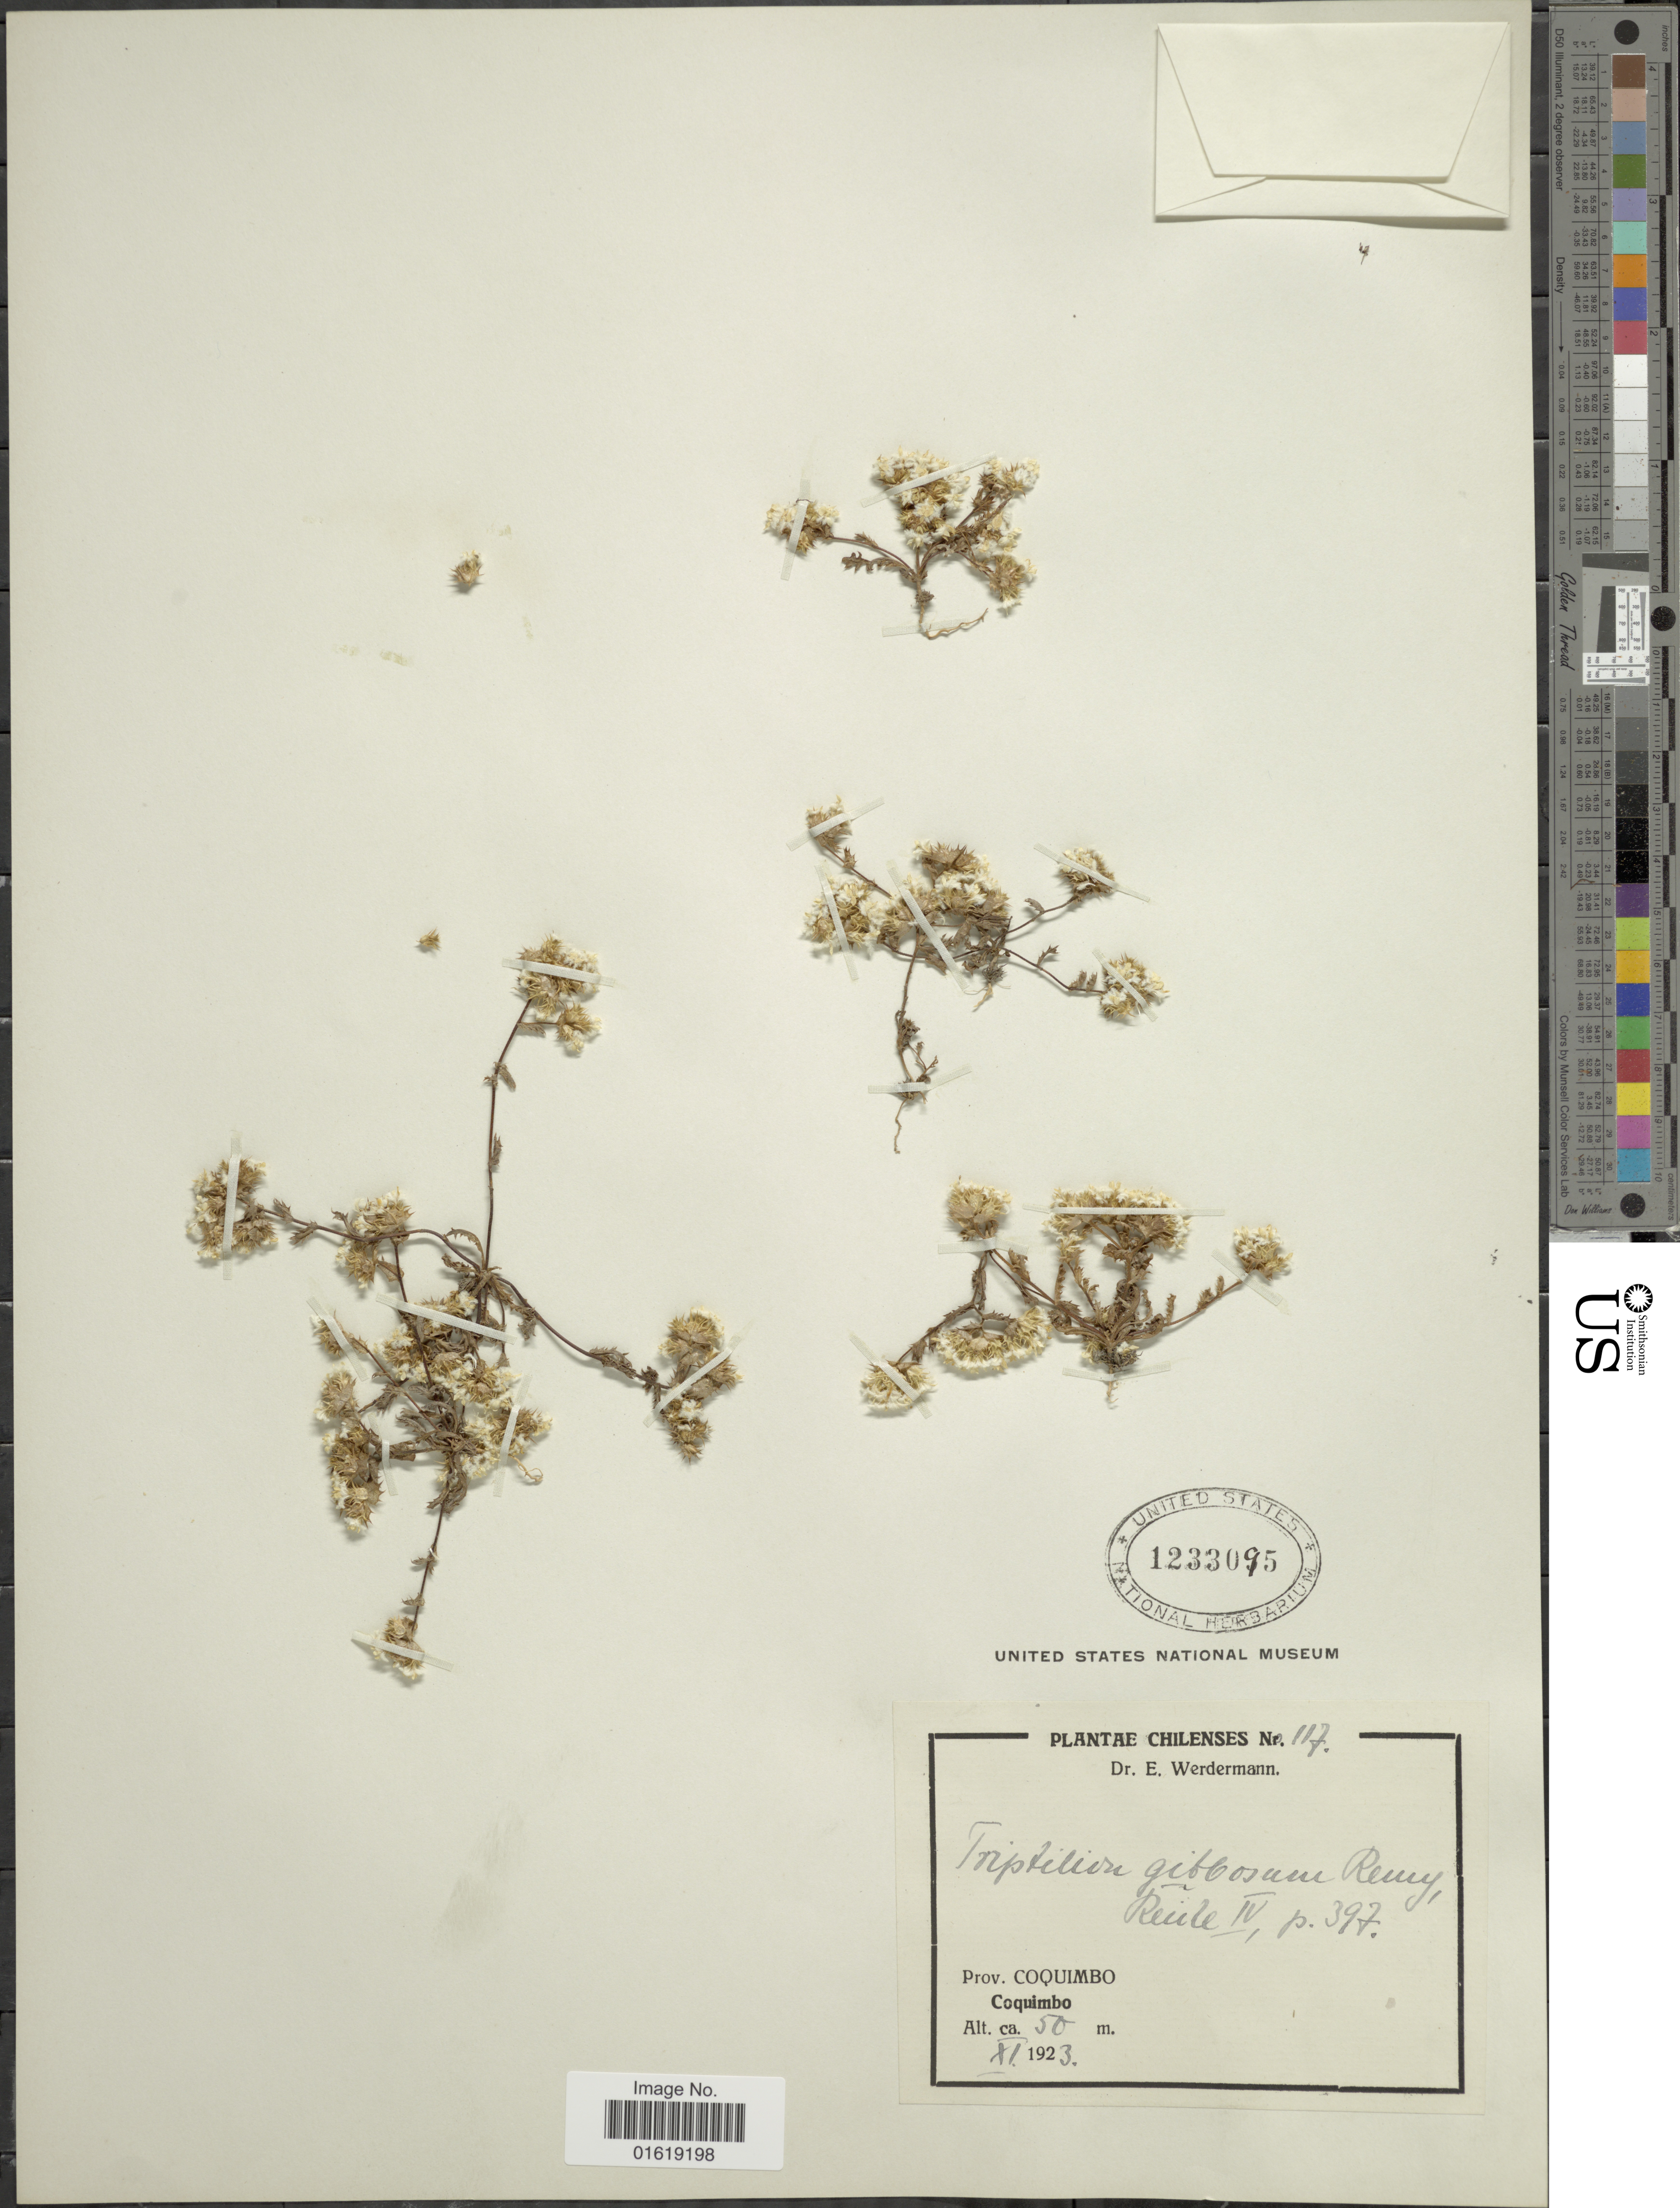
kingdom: Plantae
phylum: Tracheophyta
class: Magnoliopsida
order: Asterales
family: Asteraceae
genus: Triptilion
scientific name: Triptilion gibbosum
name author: J. Rémy in Gay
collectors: E. Werdermann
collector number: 117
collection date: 1923-11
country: Chile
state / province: Coquimbo (IV)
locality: Prov. Coquimbo. Coquimbo.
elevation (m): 50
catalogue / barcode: US 1233095